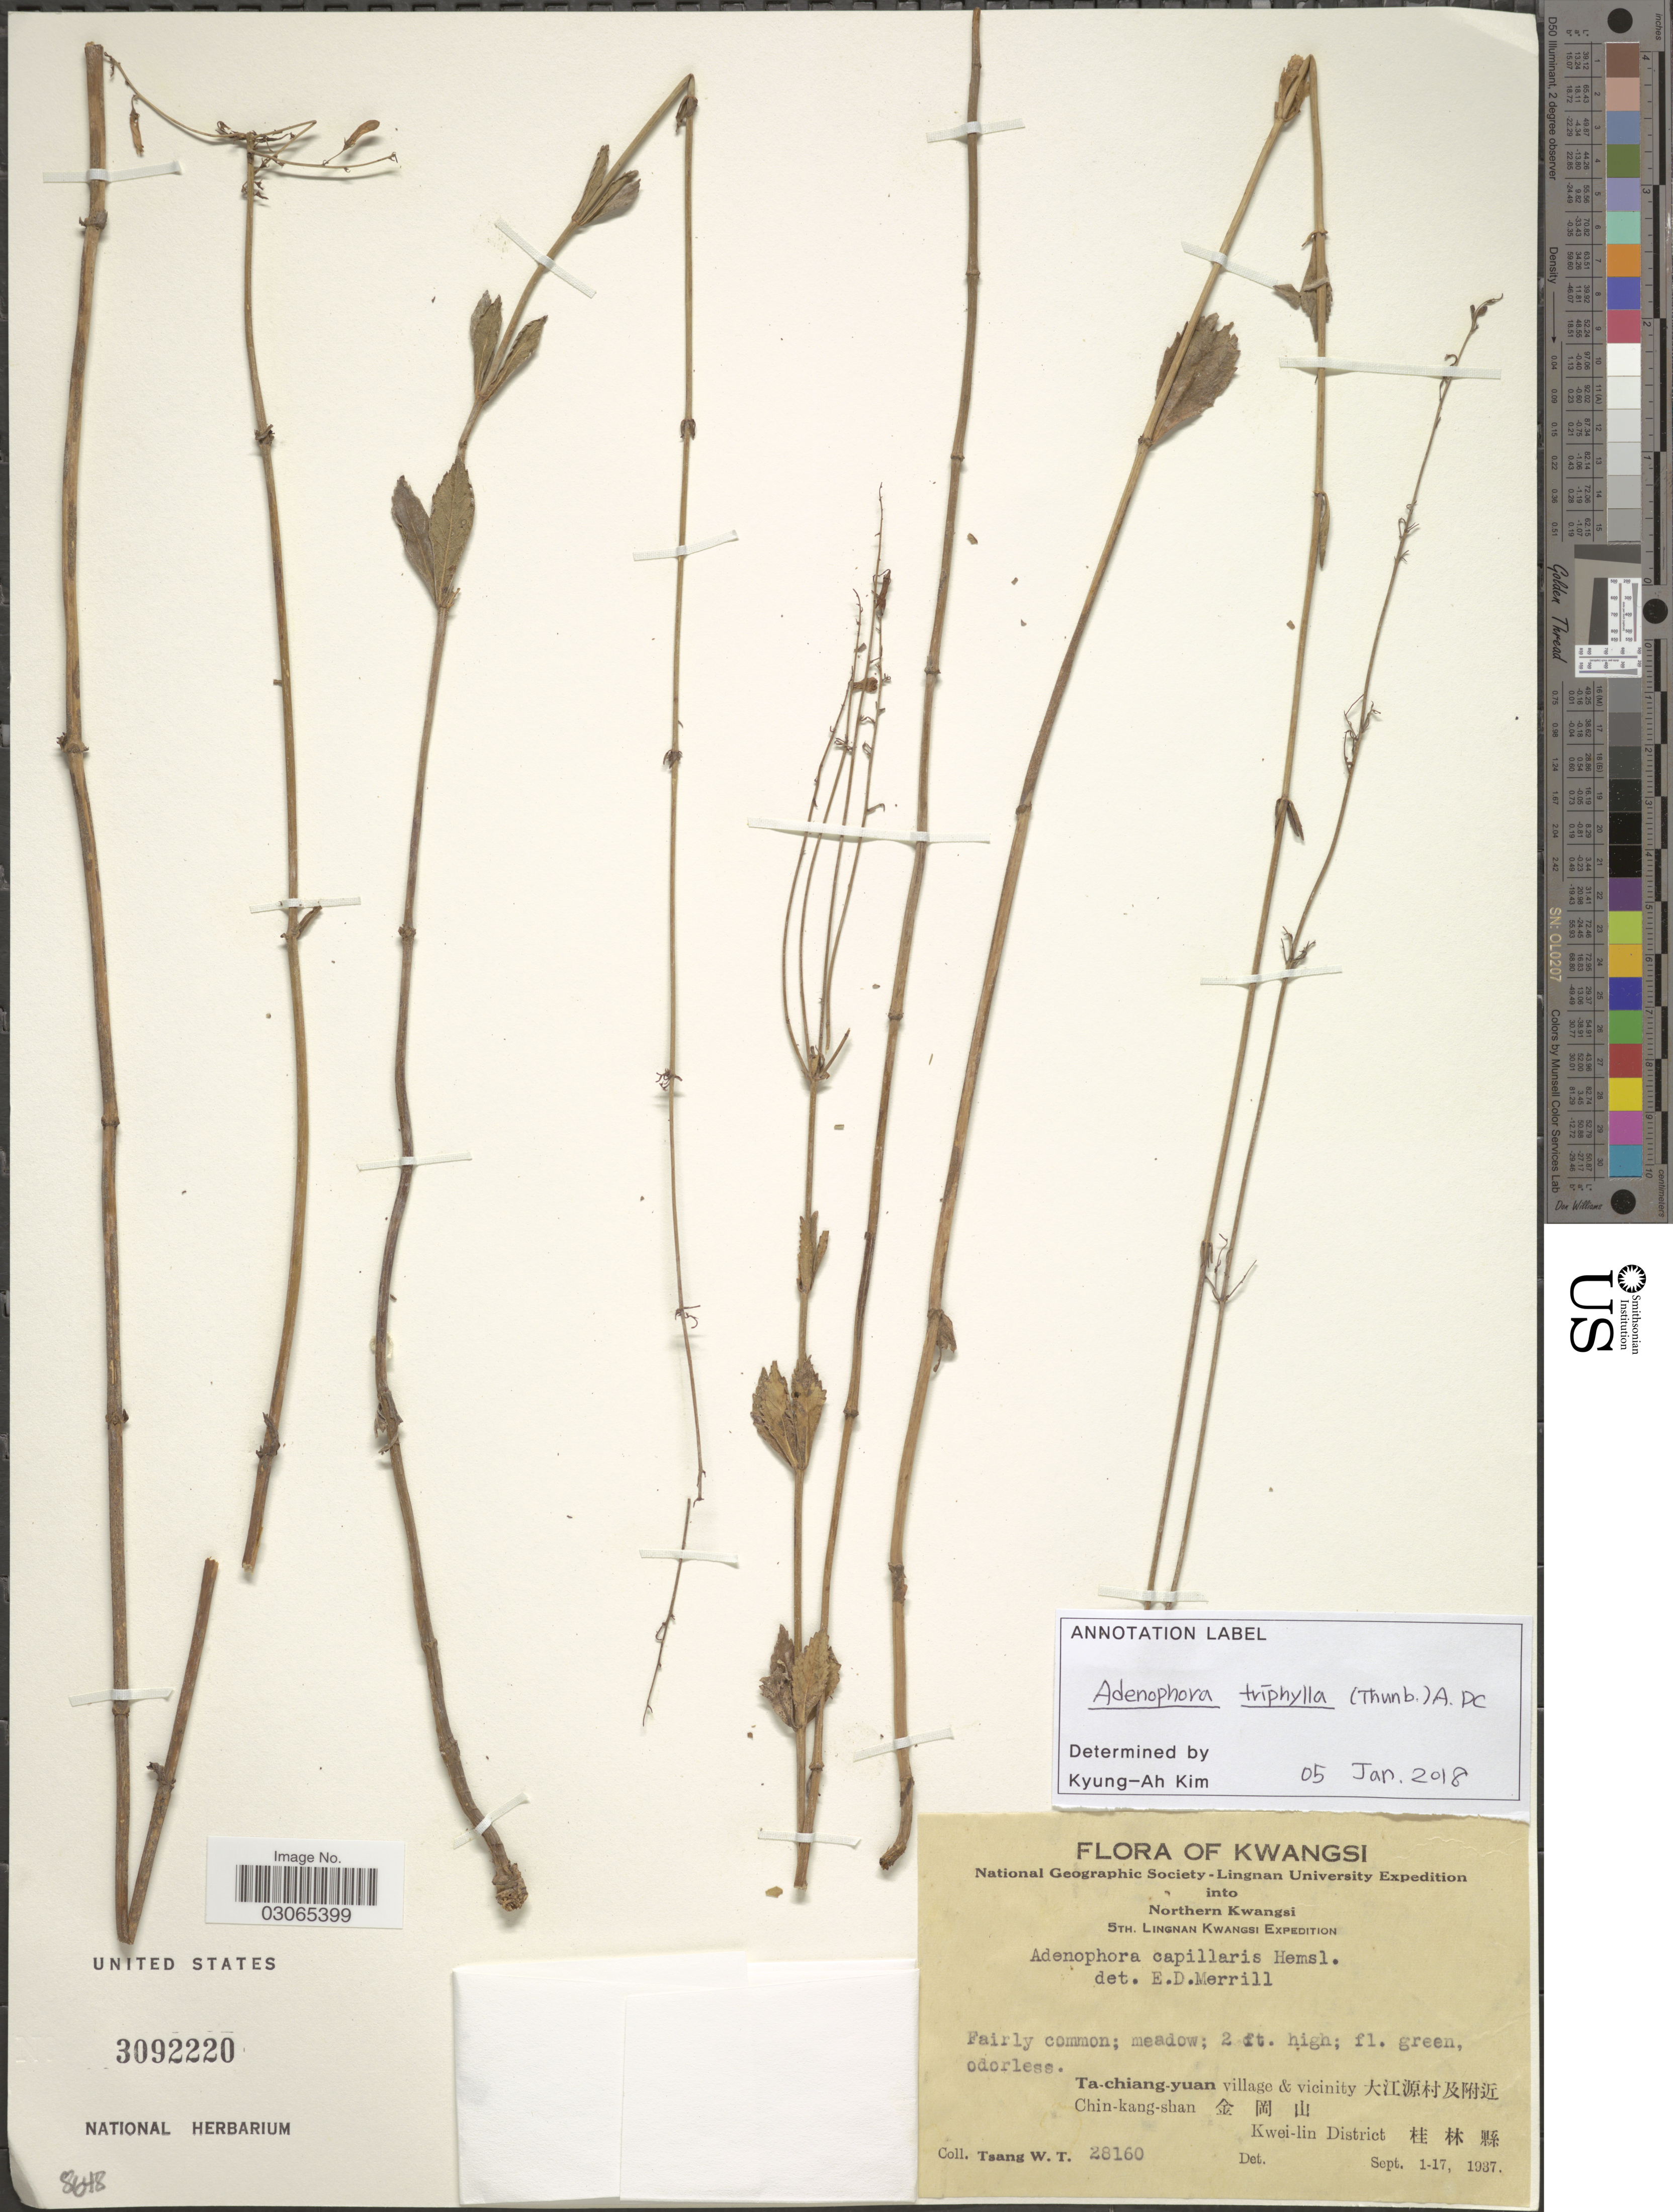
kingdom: Plantae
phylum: Tracheophyta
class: Magnoliopsida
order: Asterales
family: Campanulaceae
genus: Adenophora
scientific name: Adenophora triphylla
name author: (Thunb.) A. DC.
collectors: W. T. Tsang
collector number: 28160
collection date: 1937-09-01/1937-09-17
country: China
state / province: Guangxi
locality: Kwangsi, Northern Kwangsi. Ta-chiang-yuan village & vicinity. Chin-kang-shan. Kwei-lin District.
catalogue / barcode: US 3092220